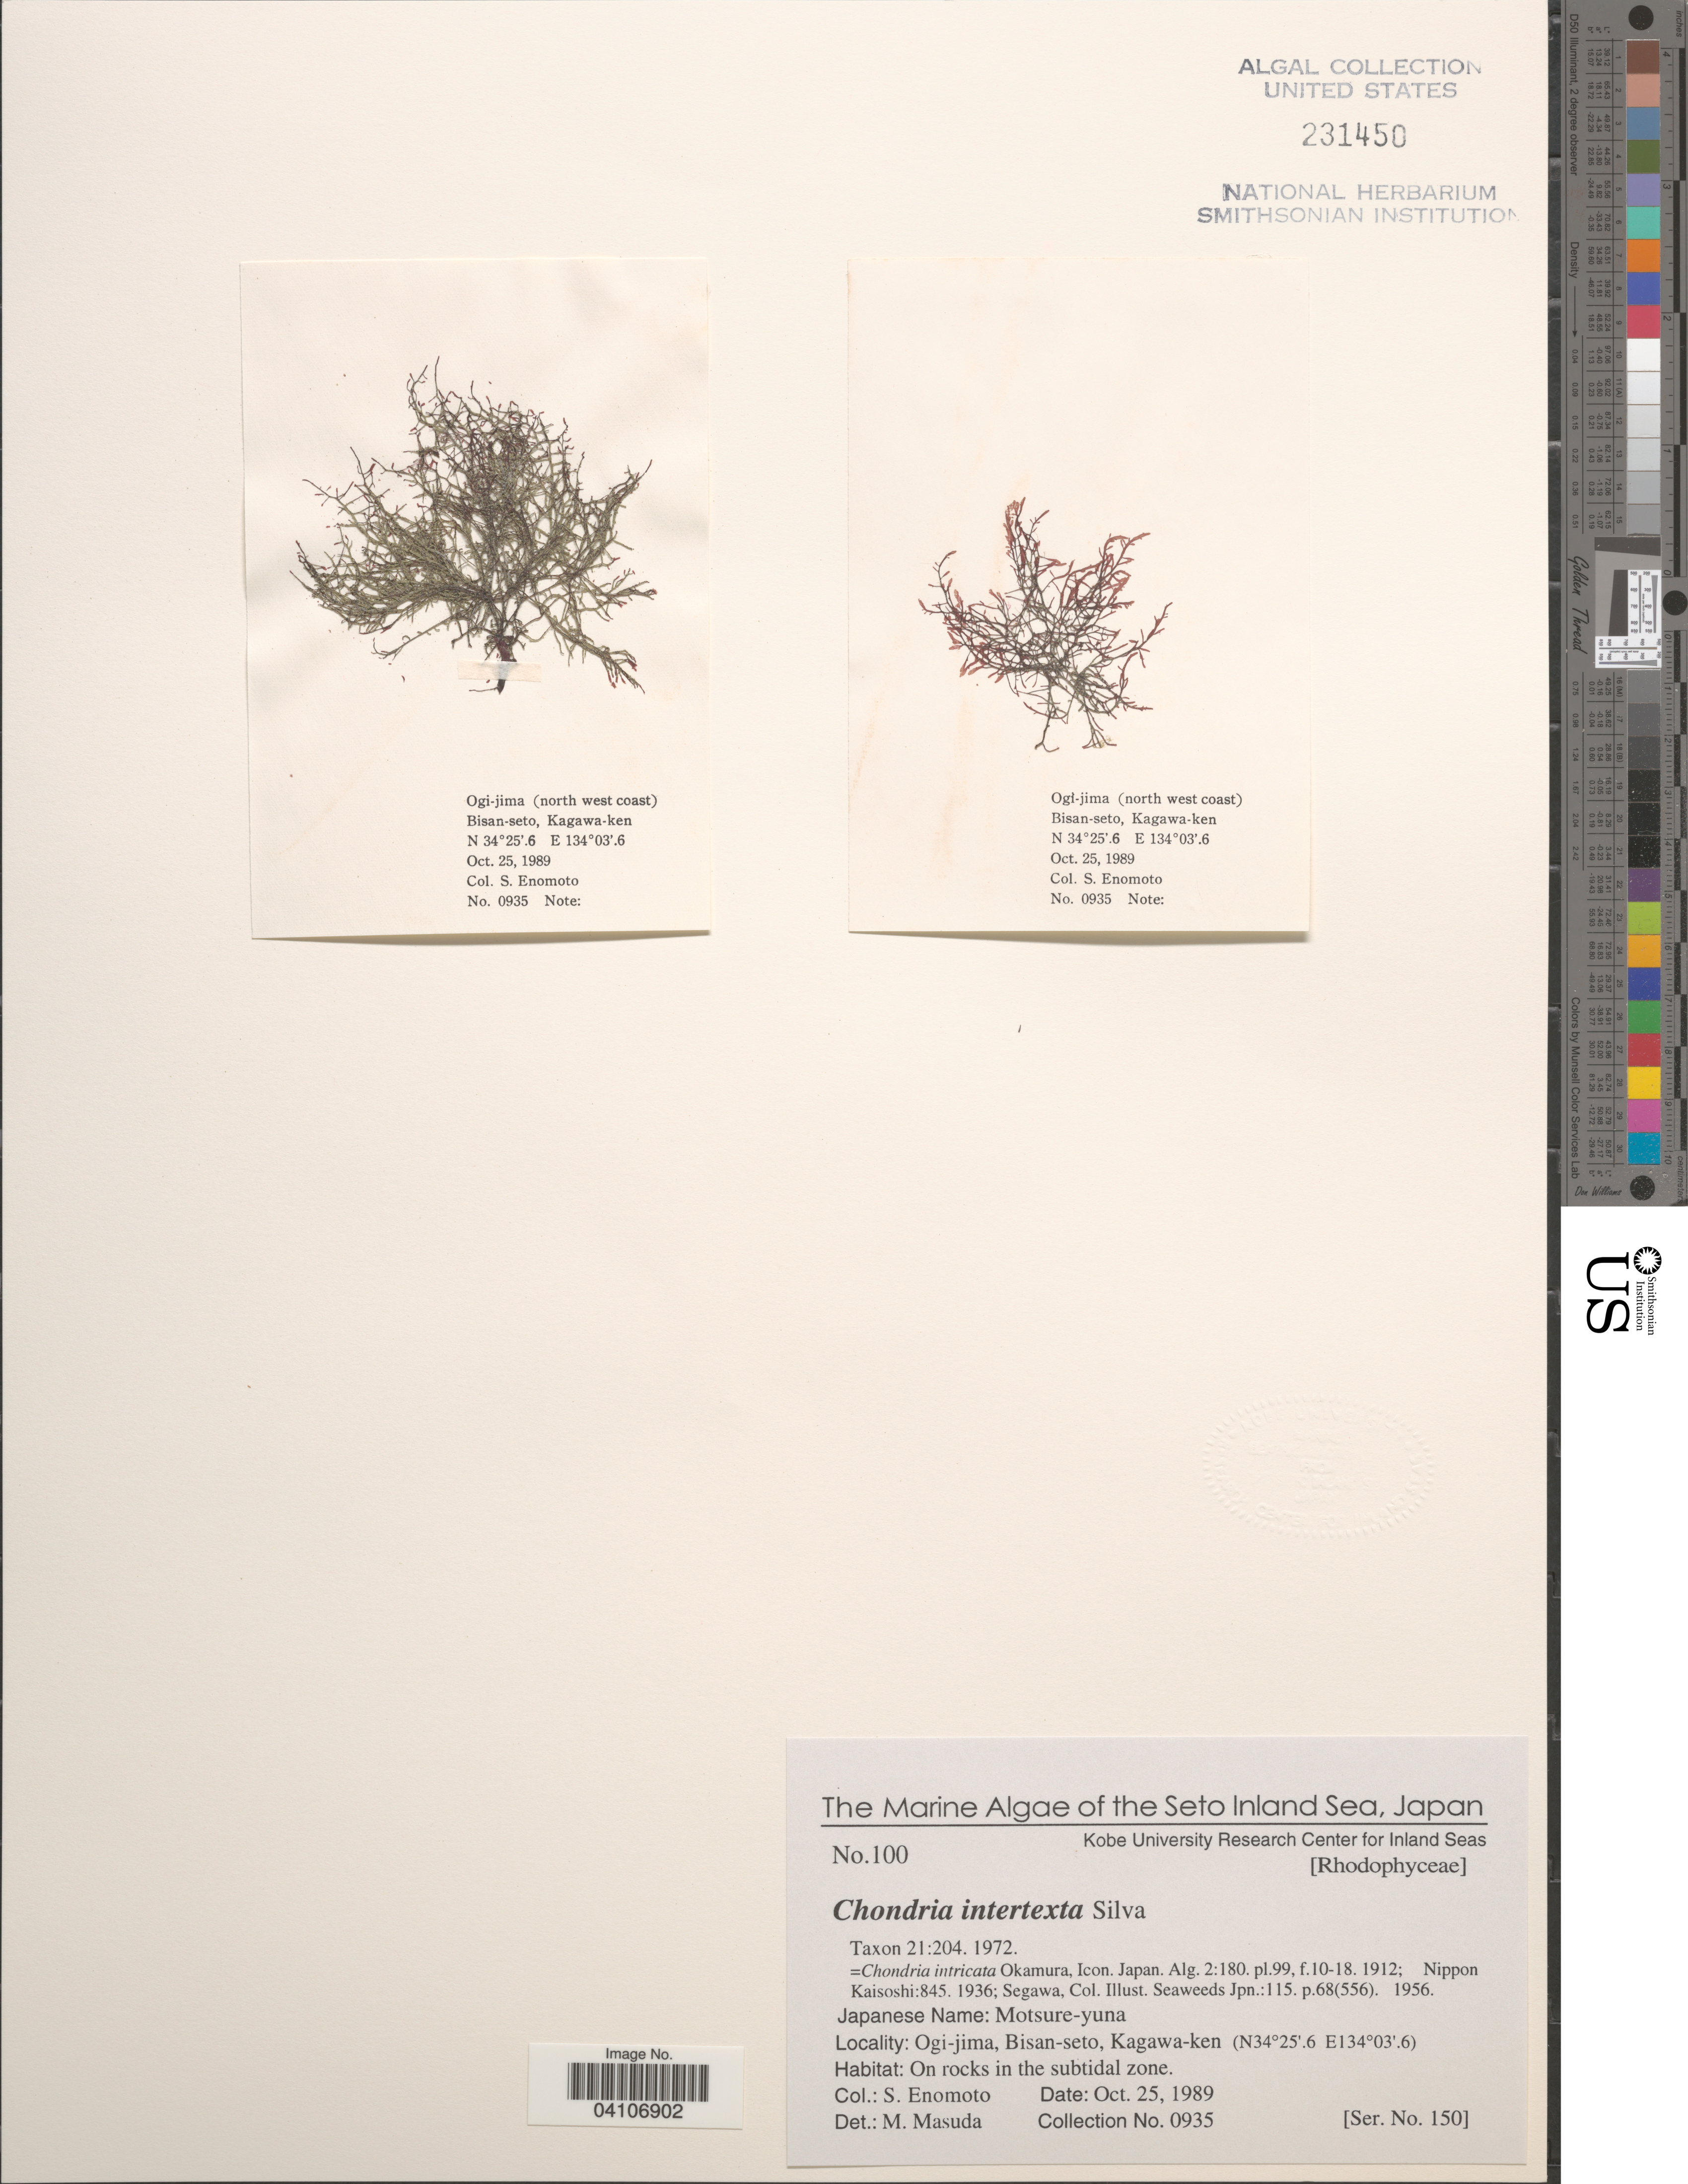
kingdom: Plantae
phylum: Rhodophyta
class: Florideophyceae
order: Ceramiales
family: Rhodomelaceae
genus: Chondria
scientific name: Chondria intertexta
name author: P.C. Silva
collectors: S. Enomoto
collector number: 0935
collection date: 1989-10-25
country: Japan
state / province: Kagawa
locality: The Seto Inland Sea. Ogi-jima, Bisan-seto, Kagawa-ken. On rocks in the subtidal zone.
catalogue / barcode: US 231450